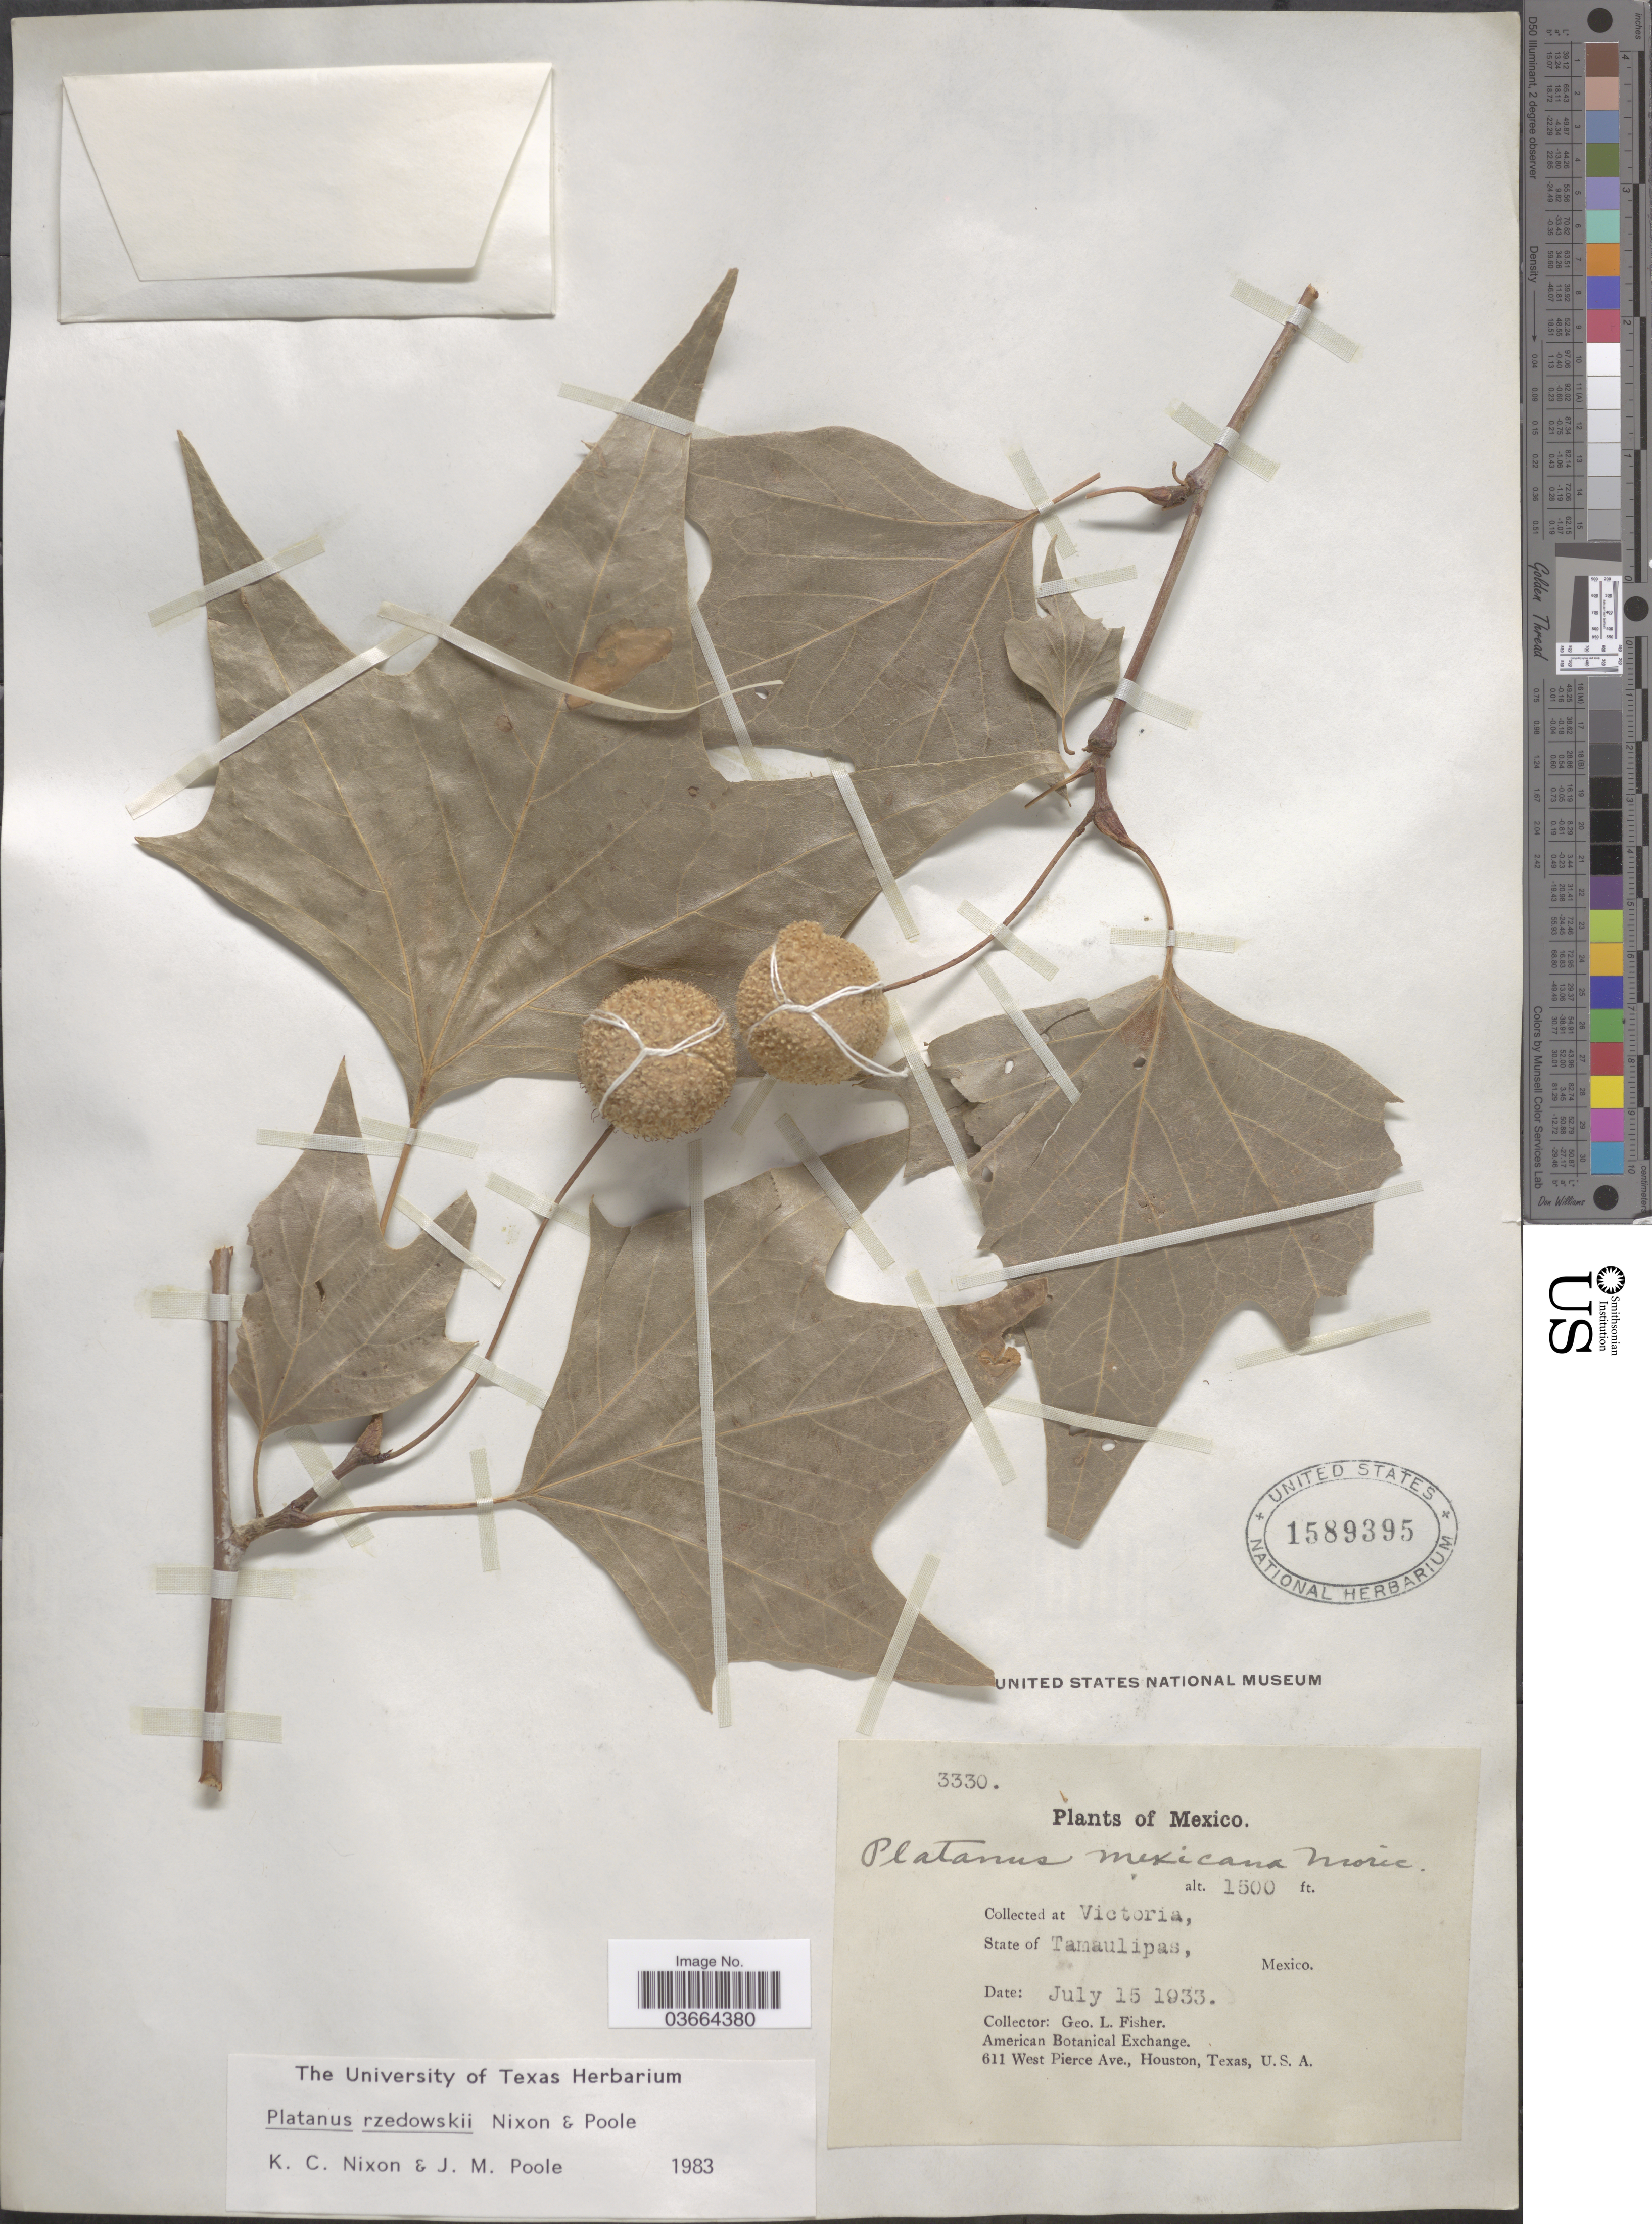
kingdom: Plantae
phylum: Tracheophyta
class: Magnoliopsida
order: Proteales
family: Platanaceae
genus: Platanus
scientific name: Platanus rzedowskii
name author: Nixon & J.M. Poole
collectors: G. L. Fisher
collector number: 3330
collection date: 1933-07-15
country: Mexico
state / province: Tamaulipas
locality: Victoria.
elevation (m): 457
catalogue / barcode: US 1589395